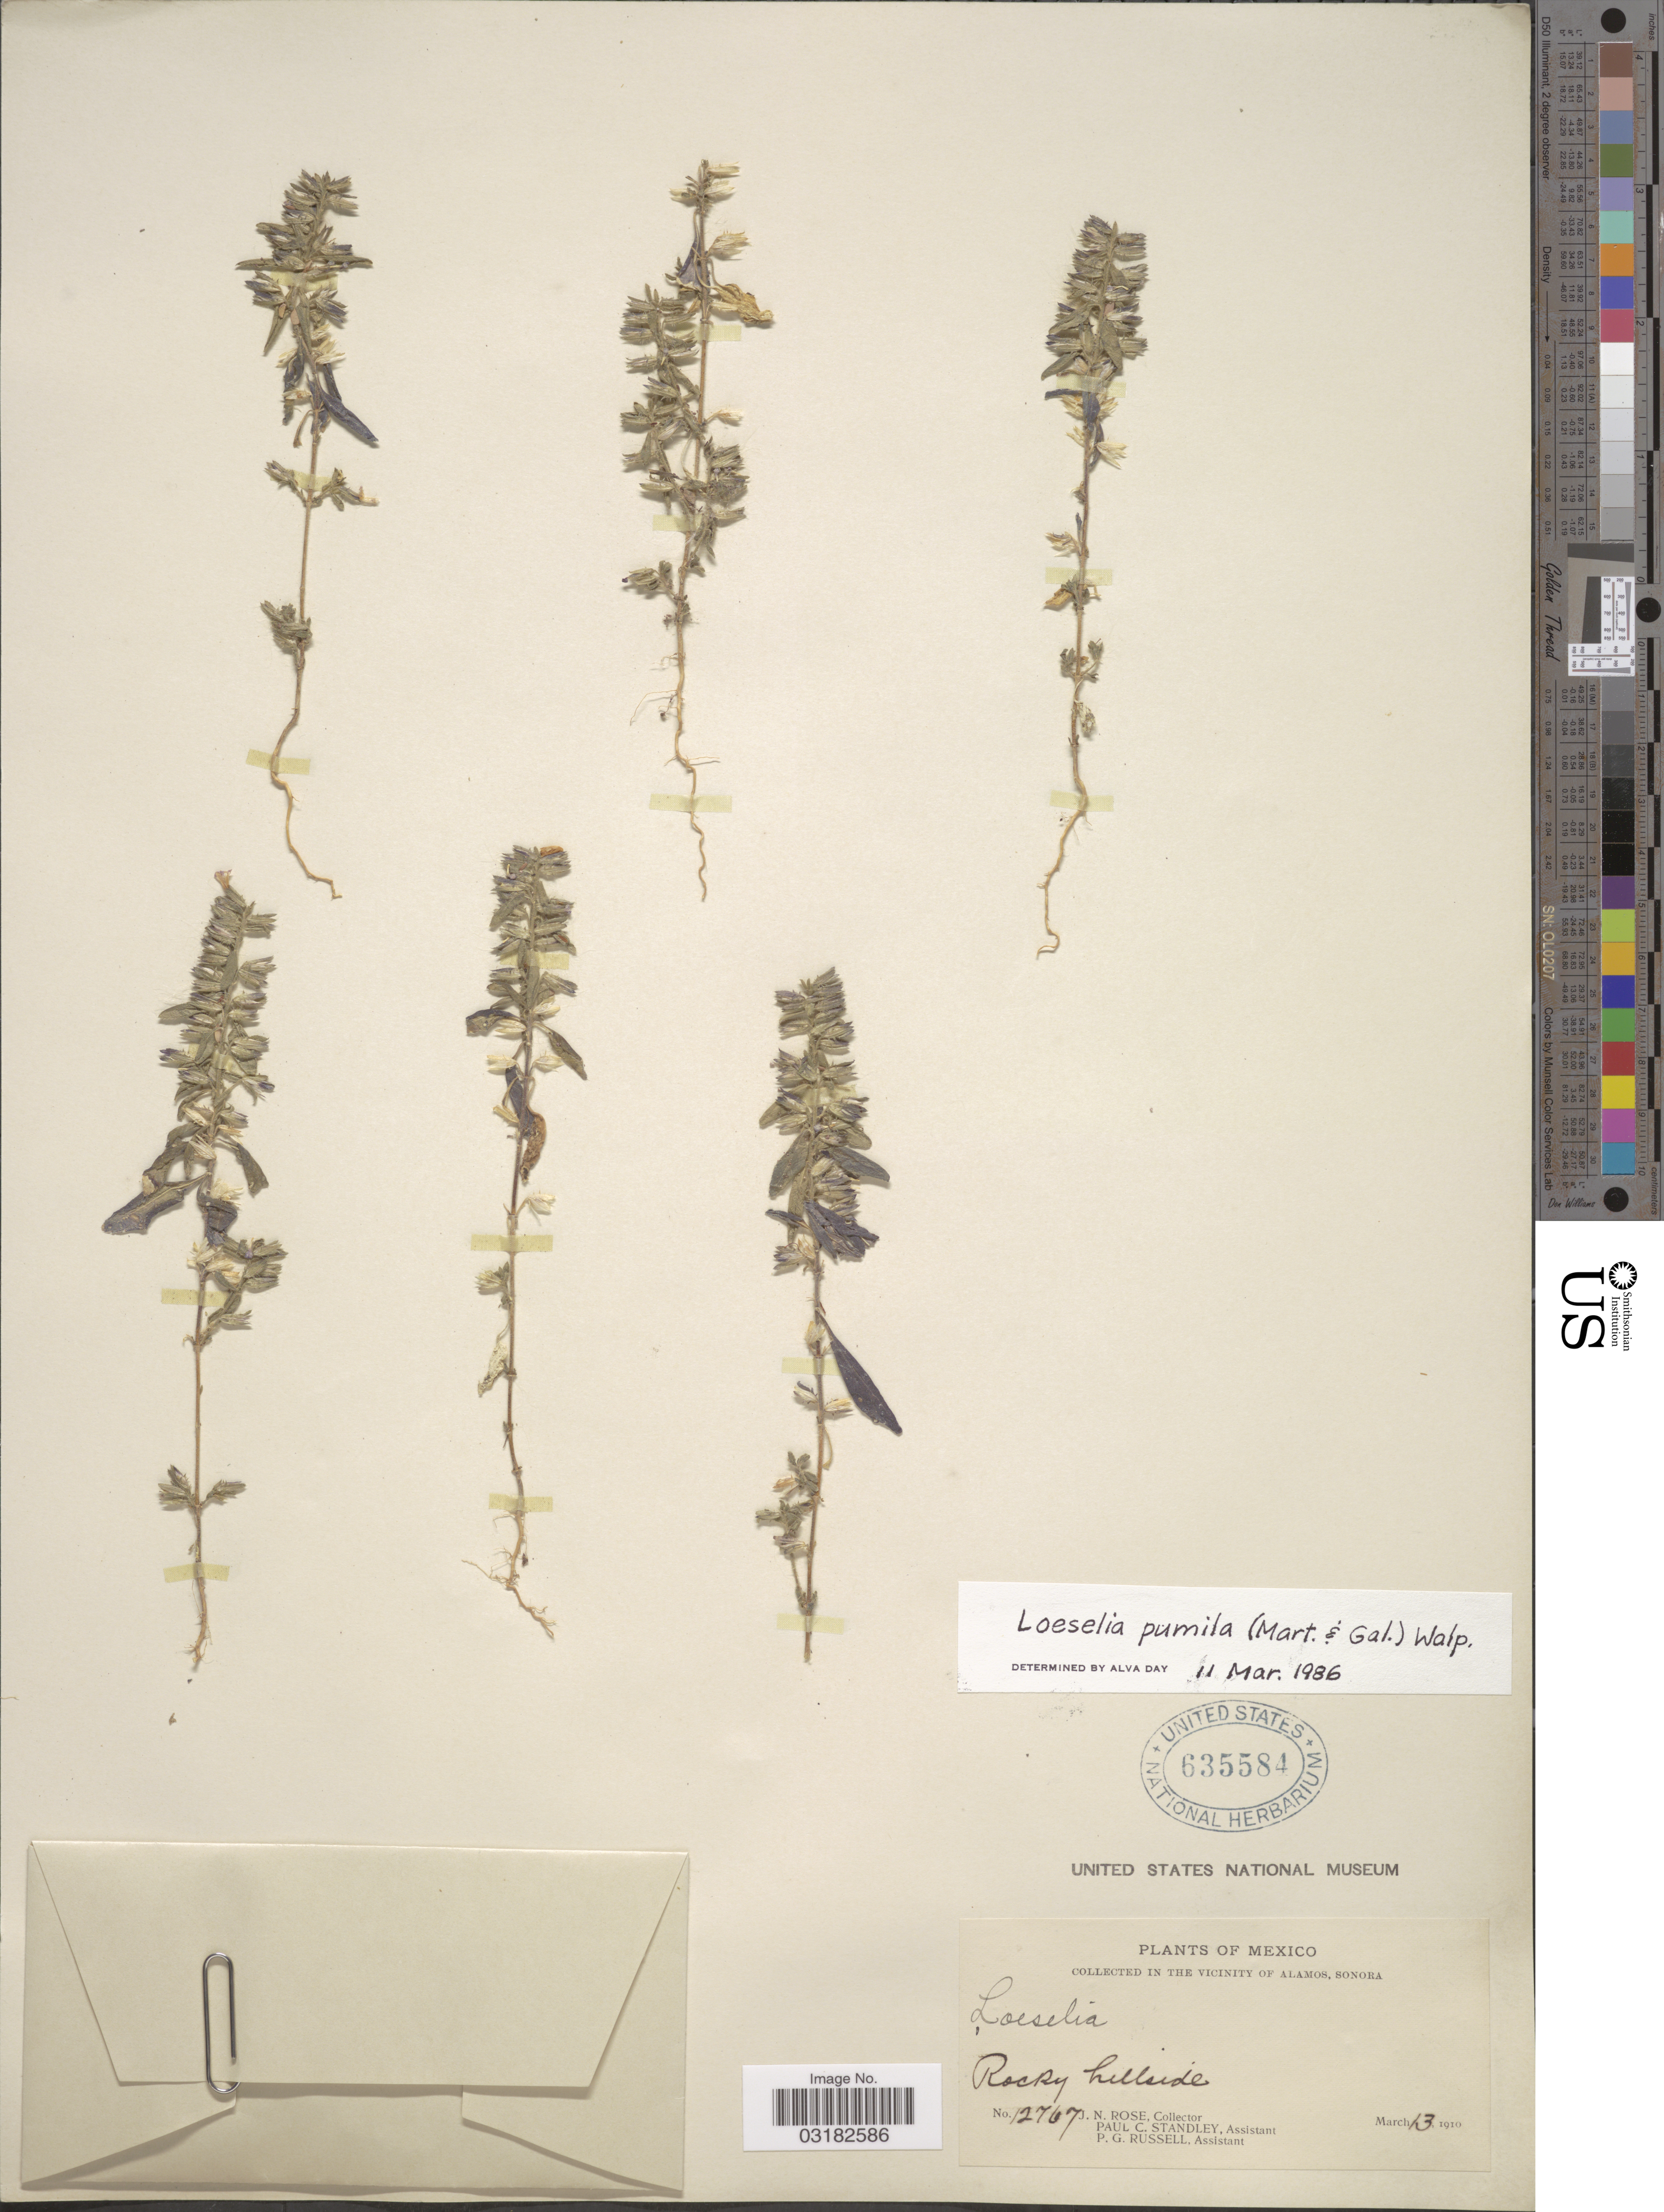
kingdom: Plantae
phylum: Tracheophyta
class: Magnoliopsida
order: Ericales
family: Polemoniaceae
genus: Loeselia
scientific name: Loeselia pumila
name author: (M. Martens & Galeotti) Walp.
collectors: J. N. Rose, P. C. Standley & P. G. Russell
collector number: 12767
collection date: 1910-03-13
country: Mexico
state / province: Sonora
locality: The vicinity of Alamos. Rocky hillside.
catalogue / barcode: US 635584